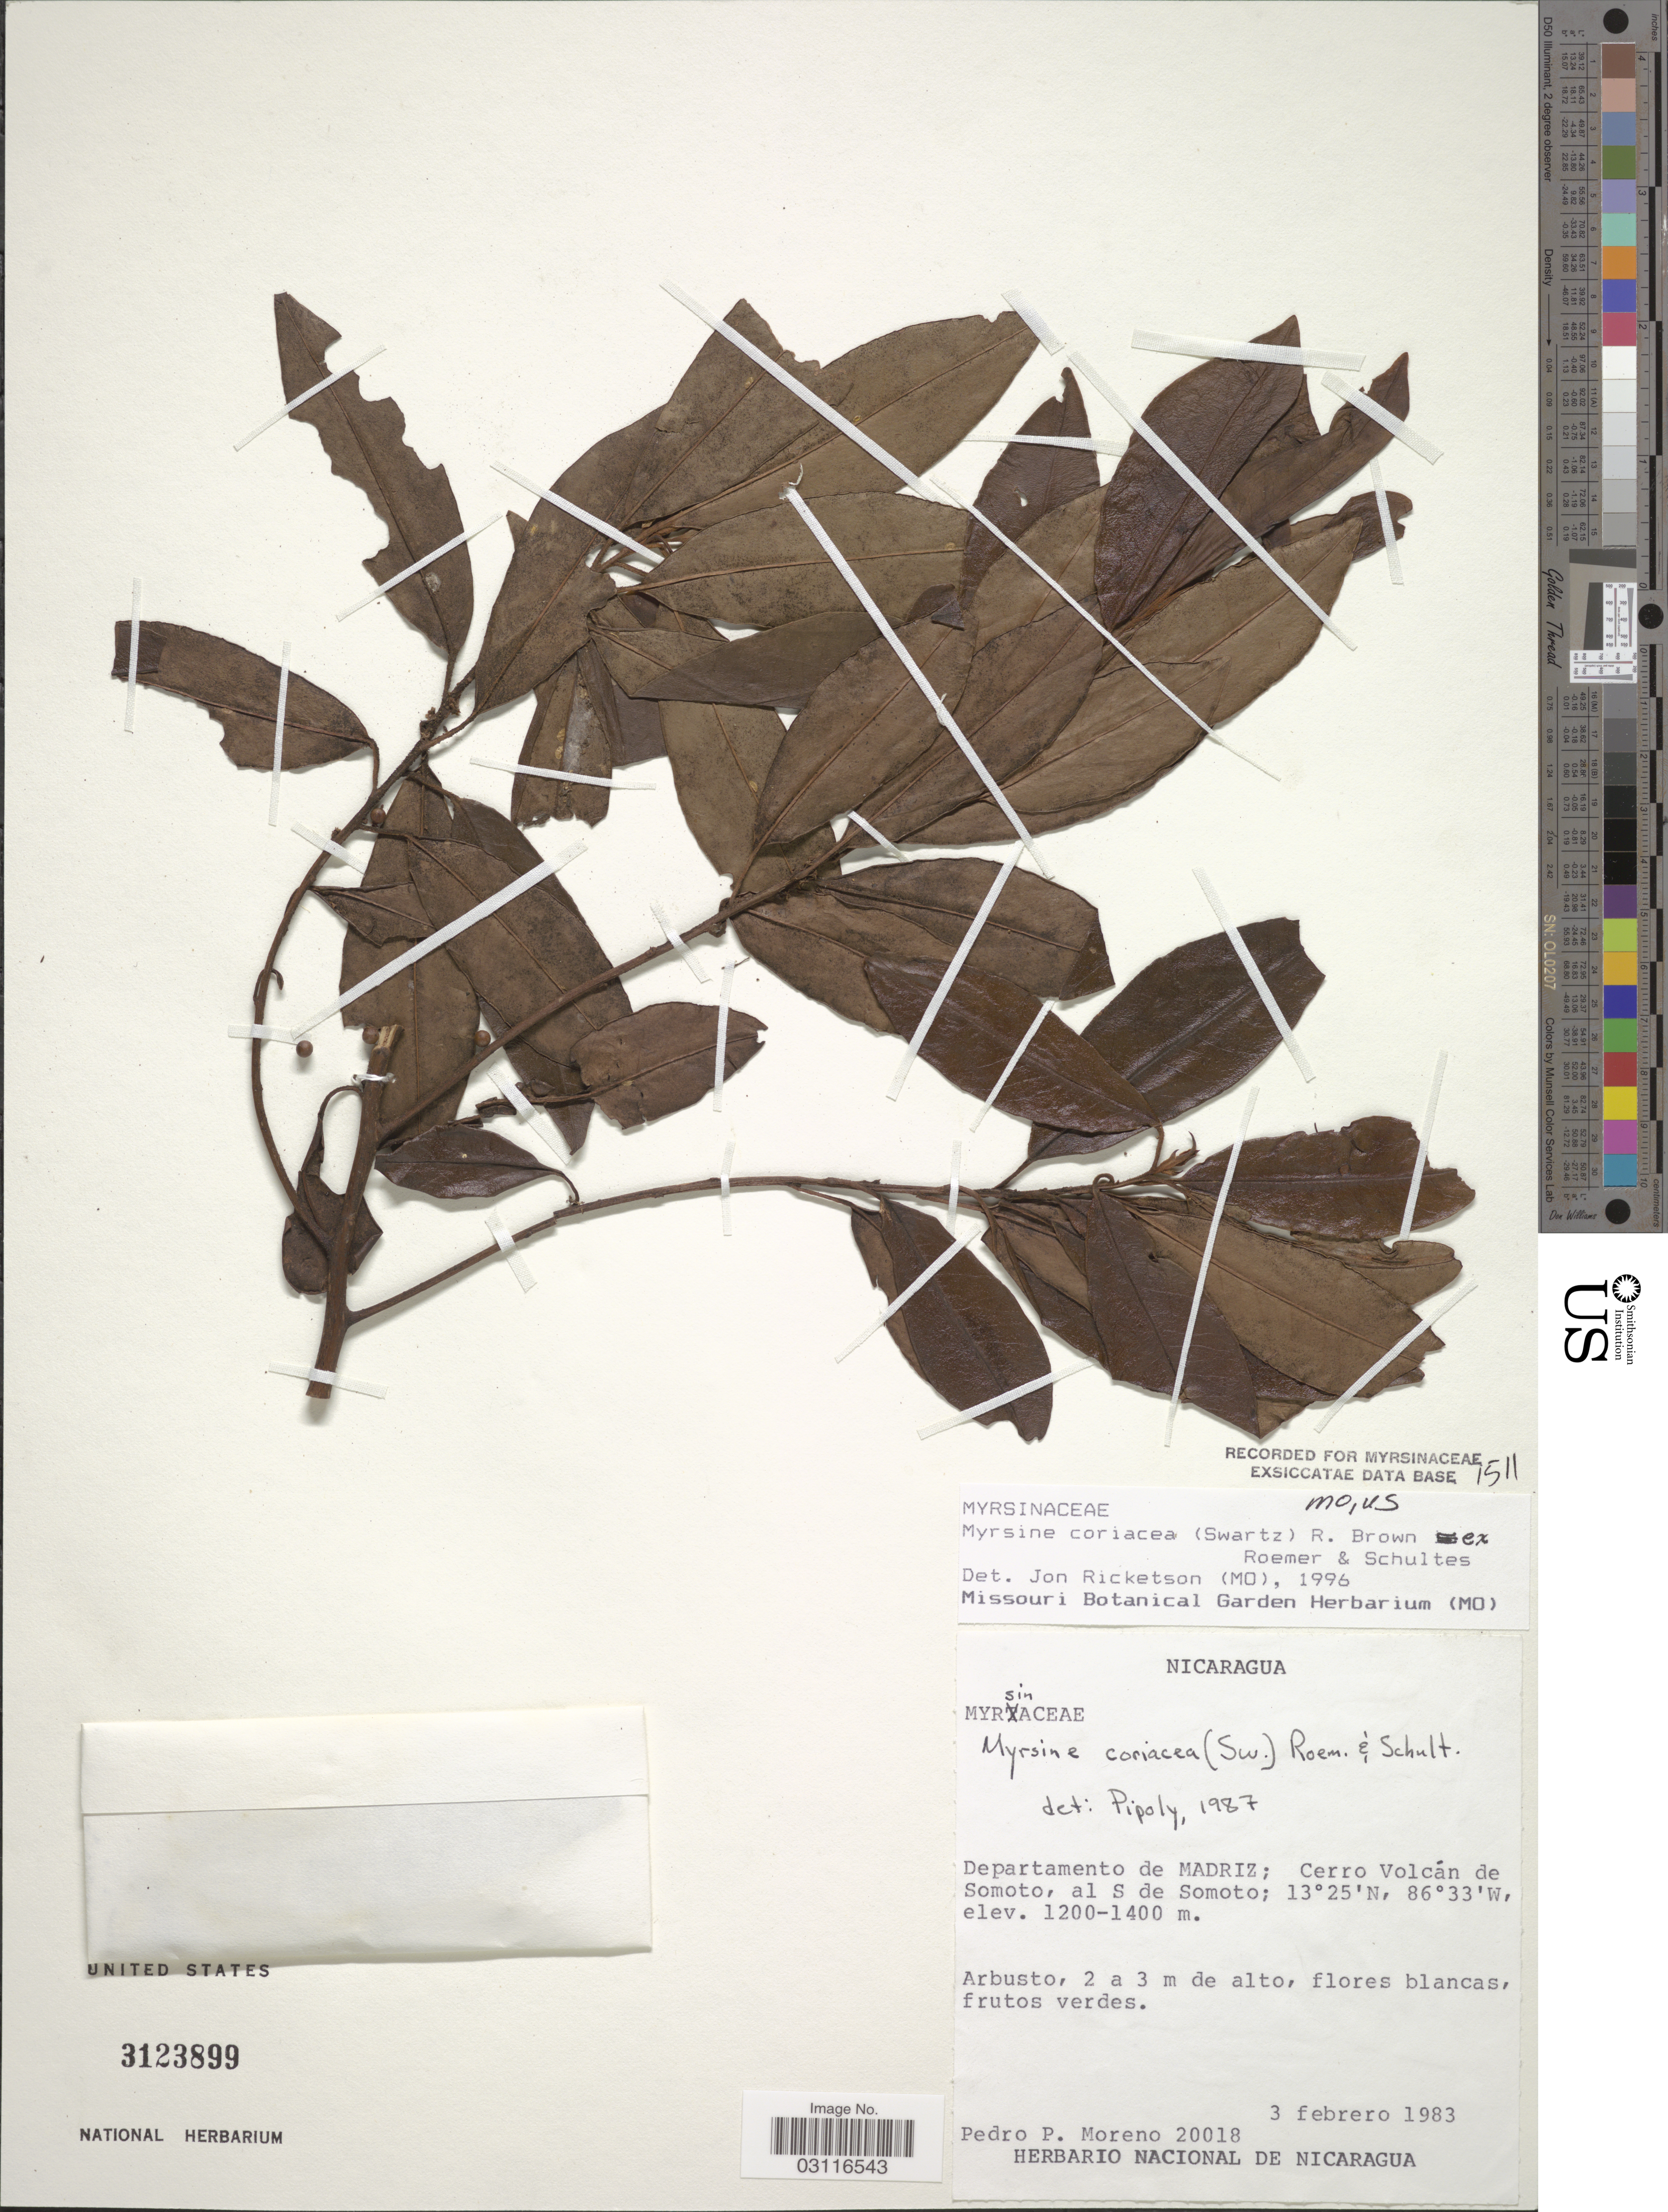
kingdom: Plantae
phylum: Tracheophyta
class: Magnoliopsida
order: Ericales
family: Primulaceae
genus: Myrsine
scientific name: Myrsine coriacea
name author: (Sw.) R. Br. ex Roem. & Schult.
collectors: P. Moreno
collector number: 20018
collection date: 1983-02-03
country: Nicaragua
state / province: Madriz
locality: Departamento de Madriz; Cerro Volcán de Somoto, al S de Somoto.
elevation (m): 1200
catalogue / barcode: US 3123899